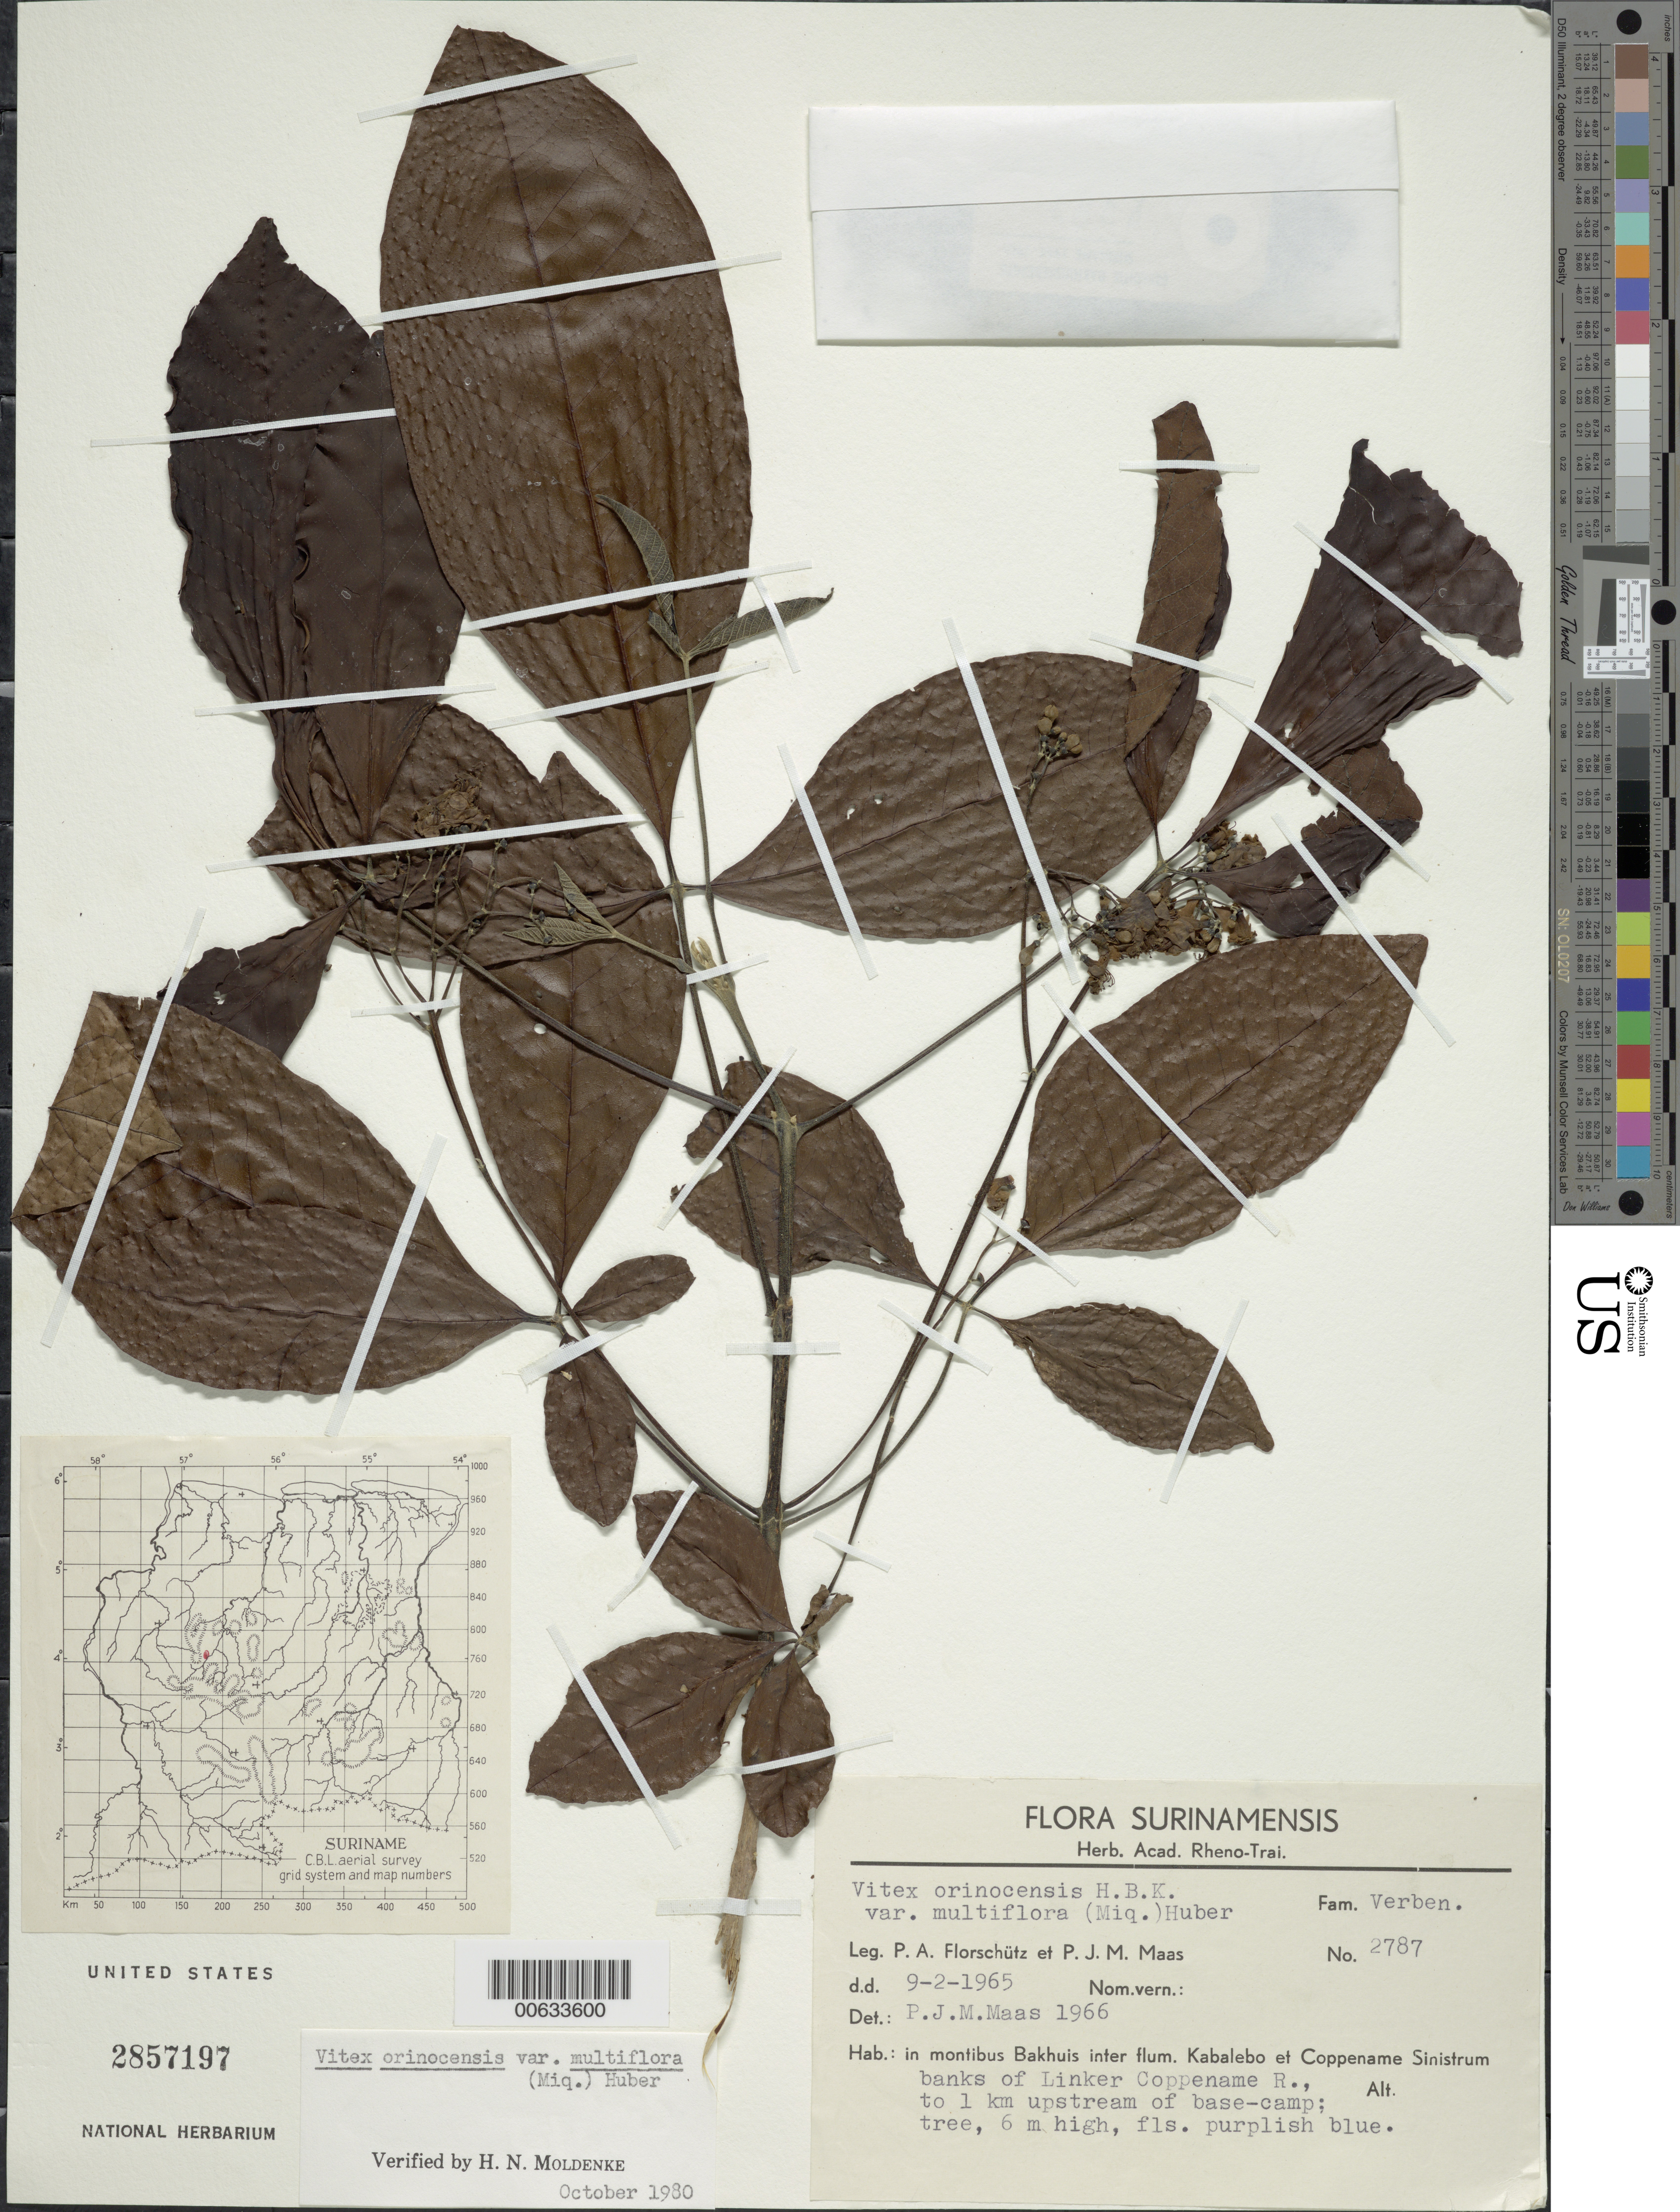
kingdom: Plantae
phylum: Tracheophyta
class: Magnoliopsida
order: Lamiales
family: Lamiaceae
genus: Vitex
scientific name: Vitex orinocensis var. multiflora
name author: (Miq.) Huber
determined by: Moldenke, H. N.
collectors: P. Florschütz & P. Maas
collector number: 2787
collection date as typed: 9-Feb-65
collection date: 1965-02-09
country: Suriname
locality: Mont Bakhuis, betw. Kabalebo & Coppename Rivers, banks of Linker Coppename R. to 1km upstream of base-camp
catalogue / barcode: US 2857197